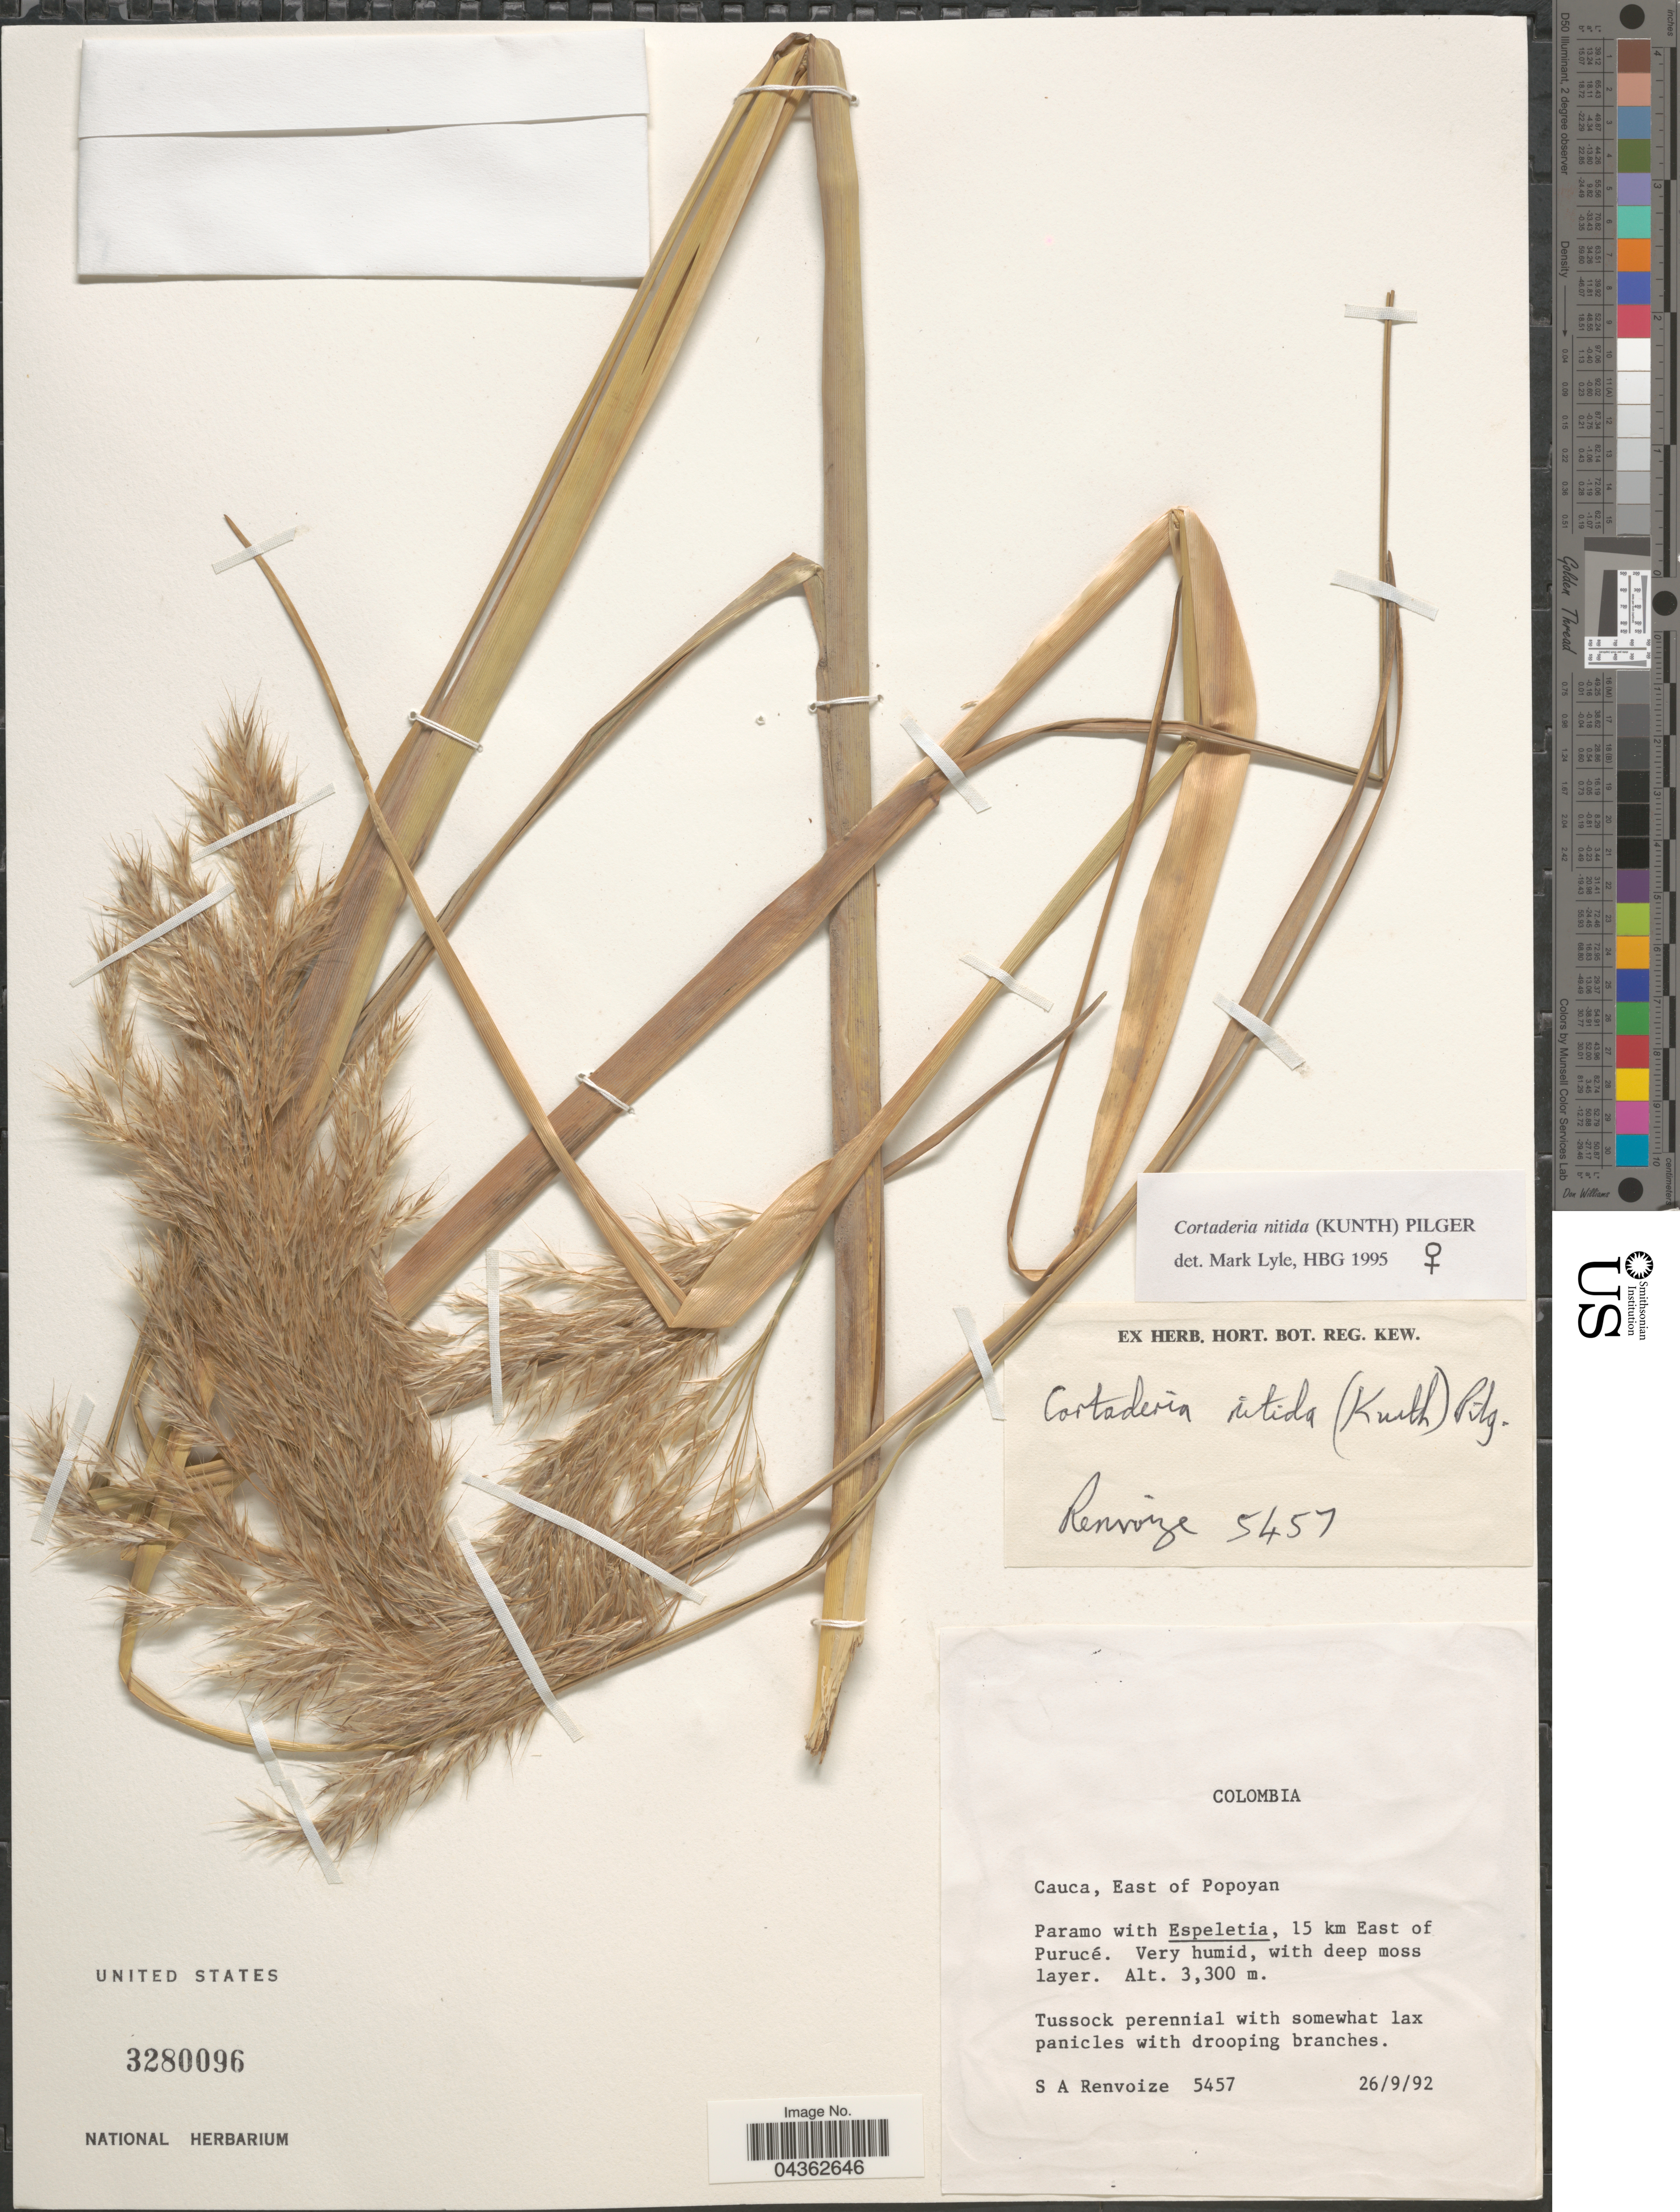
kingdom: Plantae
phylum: Tracheophyta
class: Liliopsida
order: Poales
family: Poaceae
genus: Cortaderia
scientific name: Cortaderia nitida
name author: (Kunth) Pilg.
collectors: S. A. Renvoize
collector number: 5457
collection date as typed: Transcribed d/m/y: 26/9/92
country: Colombia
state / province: Cauca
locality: East of Popoyan. 15 km East of Purucé.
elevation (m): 3300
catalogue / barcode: US 3280096